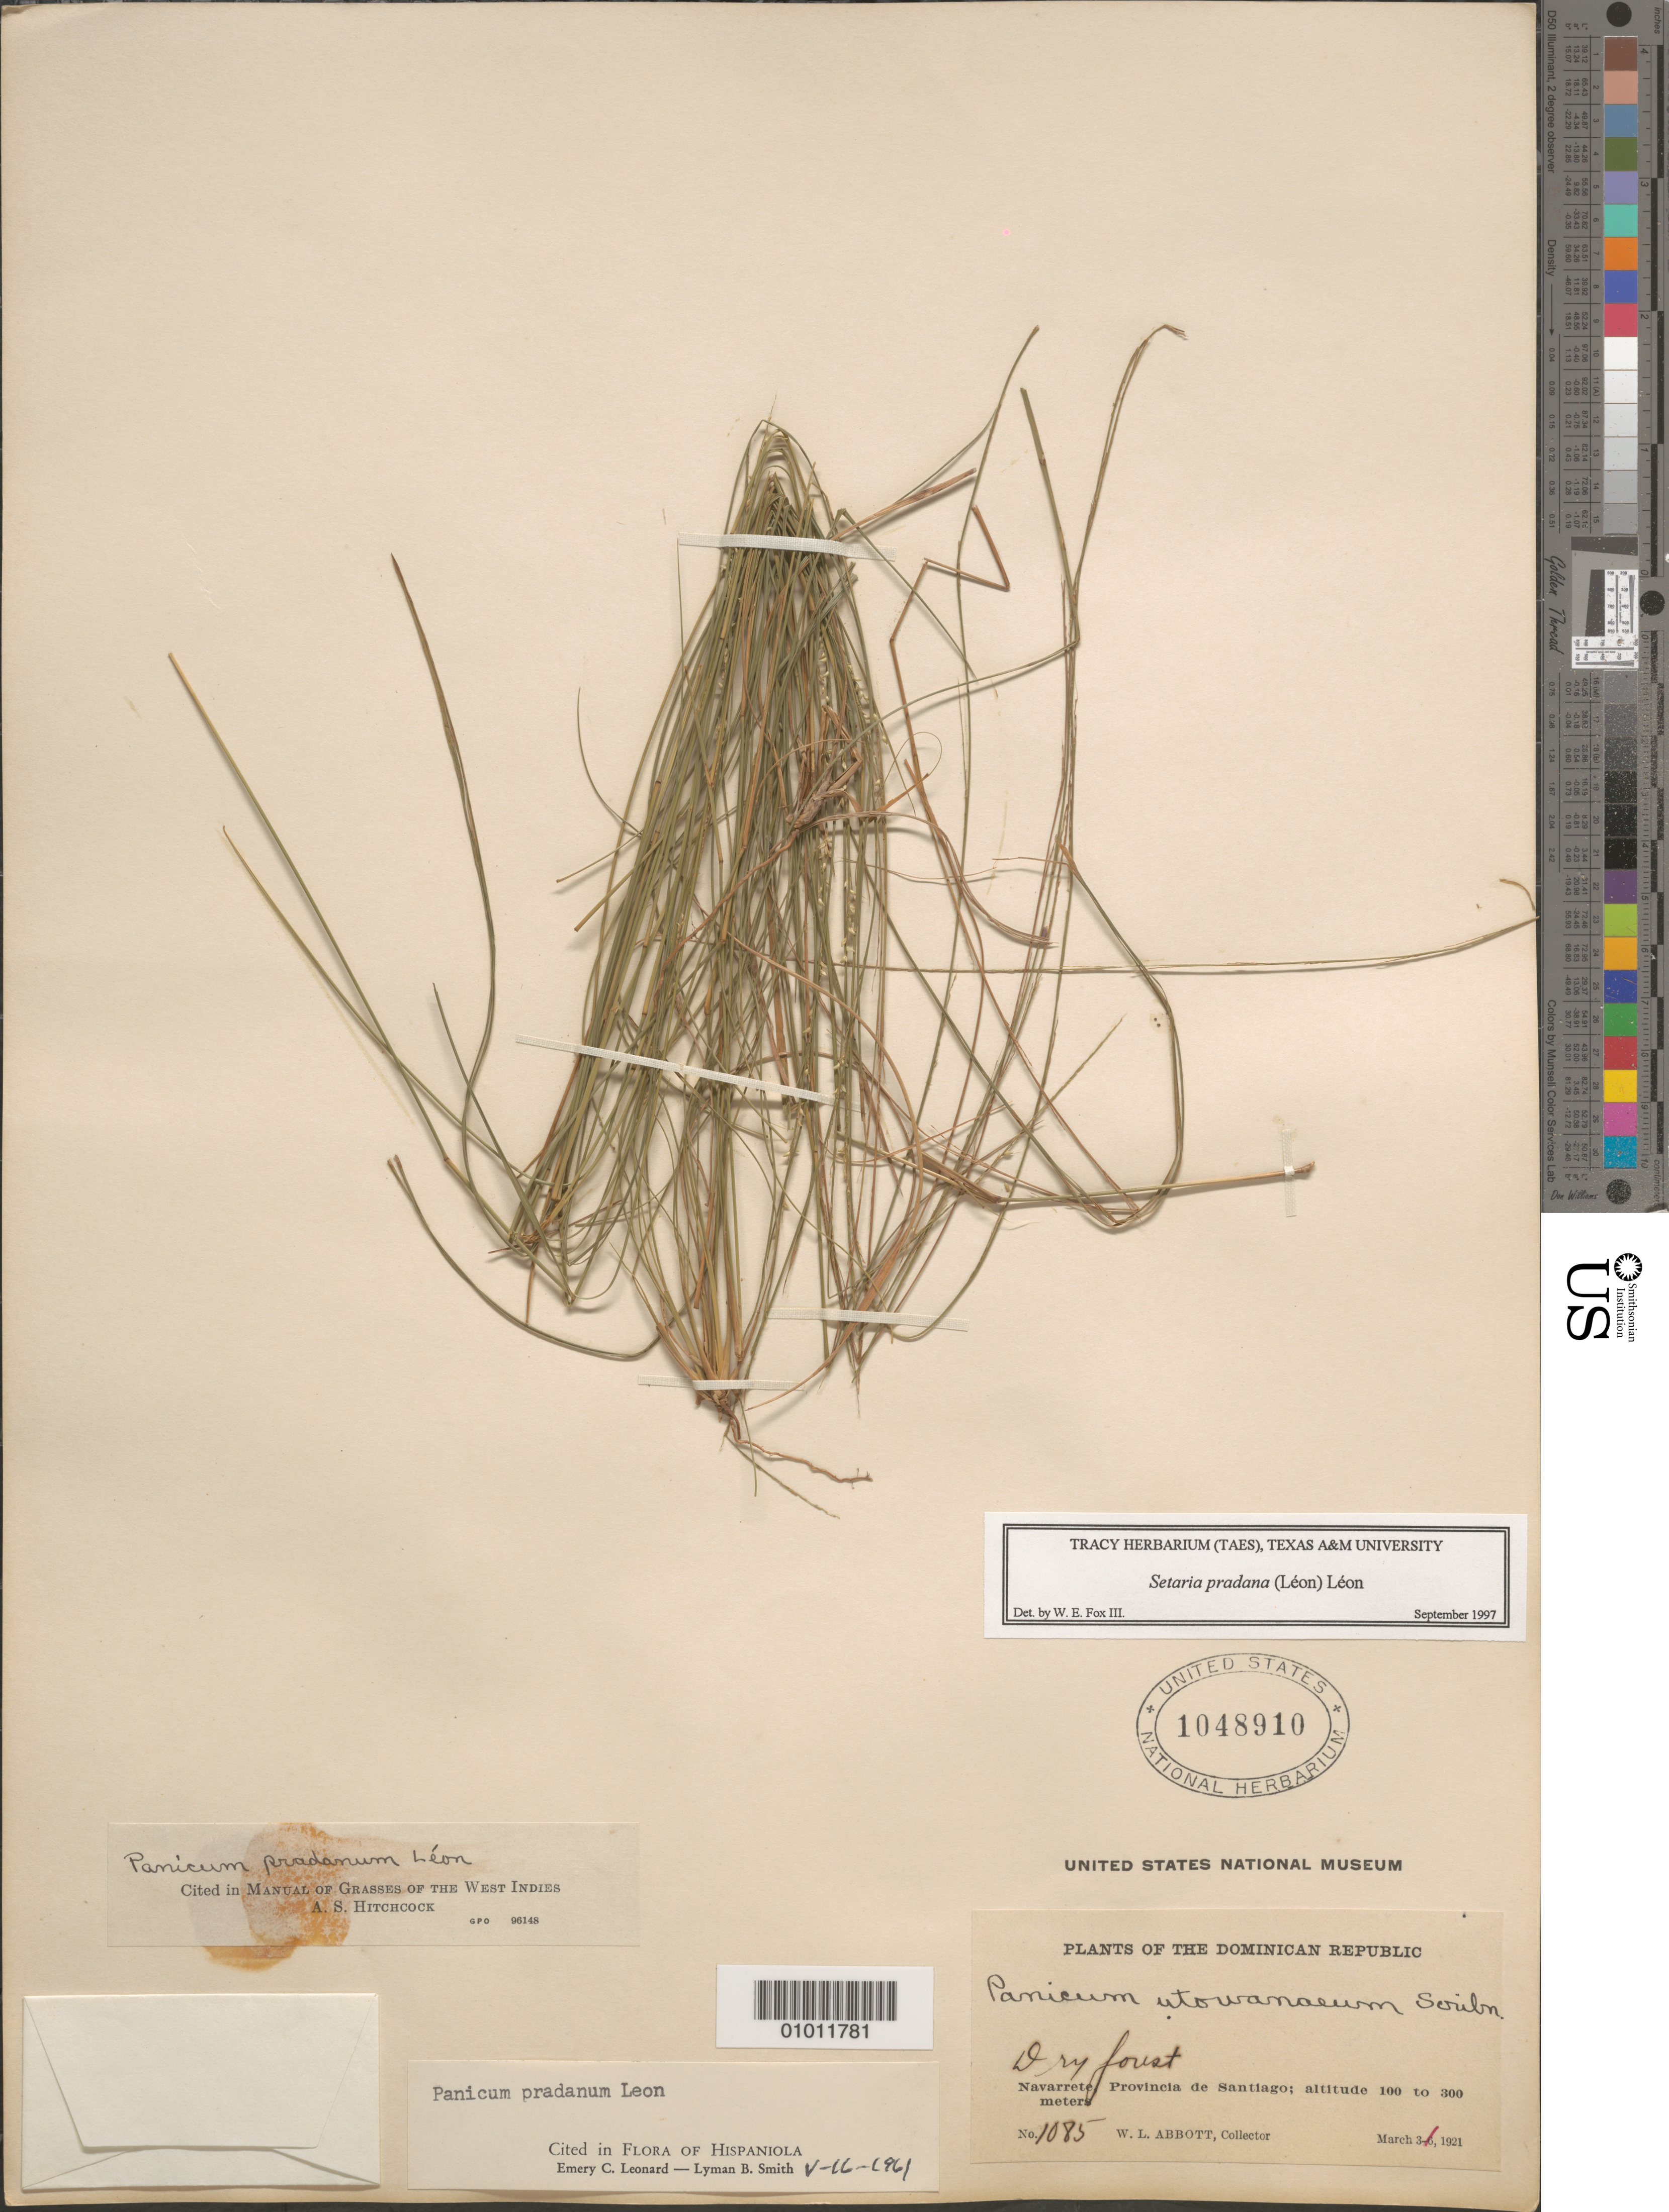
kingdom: Plantae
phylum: Tracheophyta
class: Liliopsida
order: Poales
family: Poaceae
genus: Panicum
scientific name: Panicum pradanum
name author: León ex Hitchc.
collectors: W. L. Abbott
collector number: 1085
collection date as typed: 03 Mar 1921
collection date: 1921-03-03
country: Dominican Republic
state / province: Santiago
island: Hispaniola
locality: Navarrete Provincia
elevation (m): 100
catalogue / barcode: US 1048910